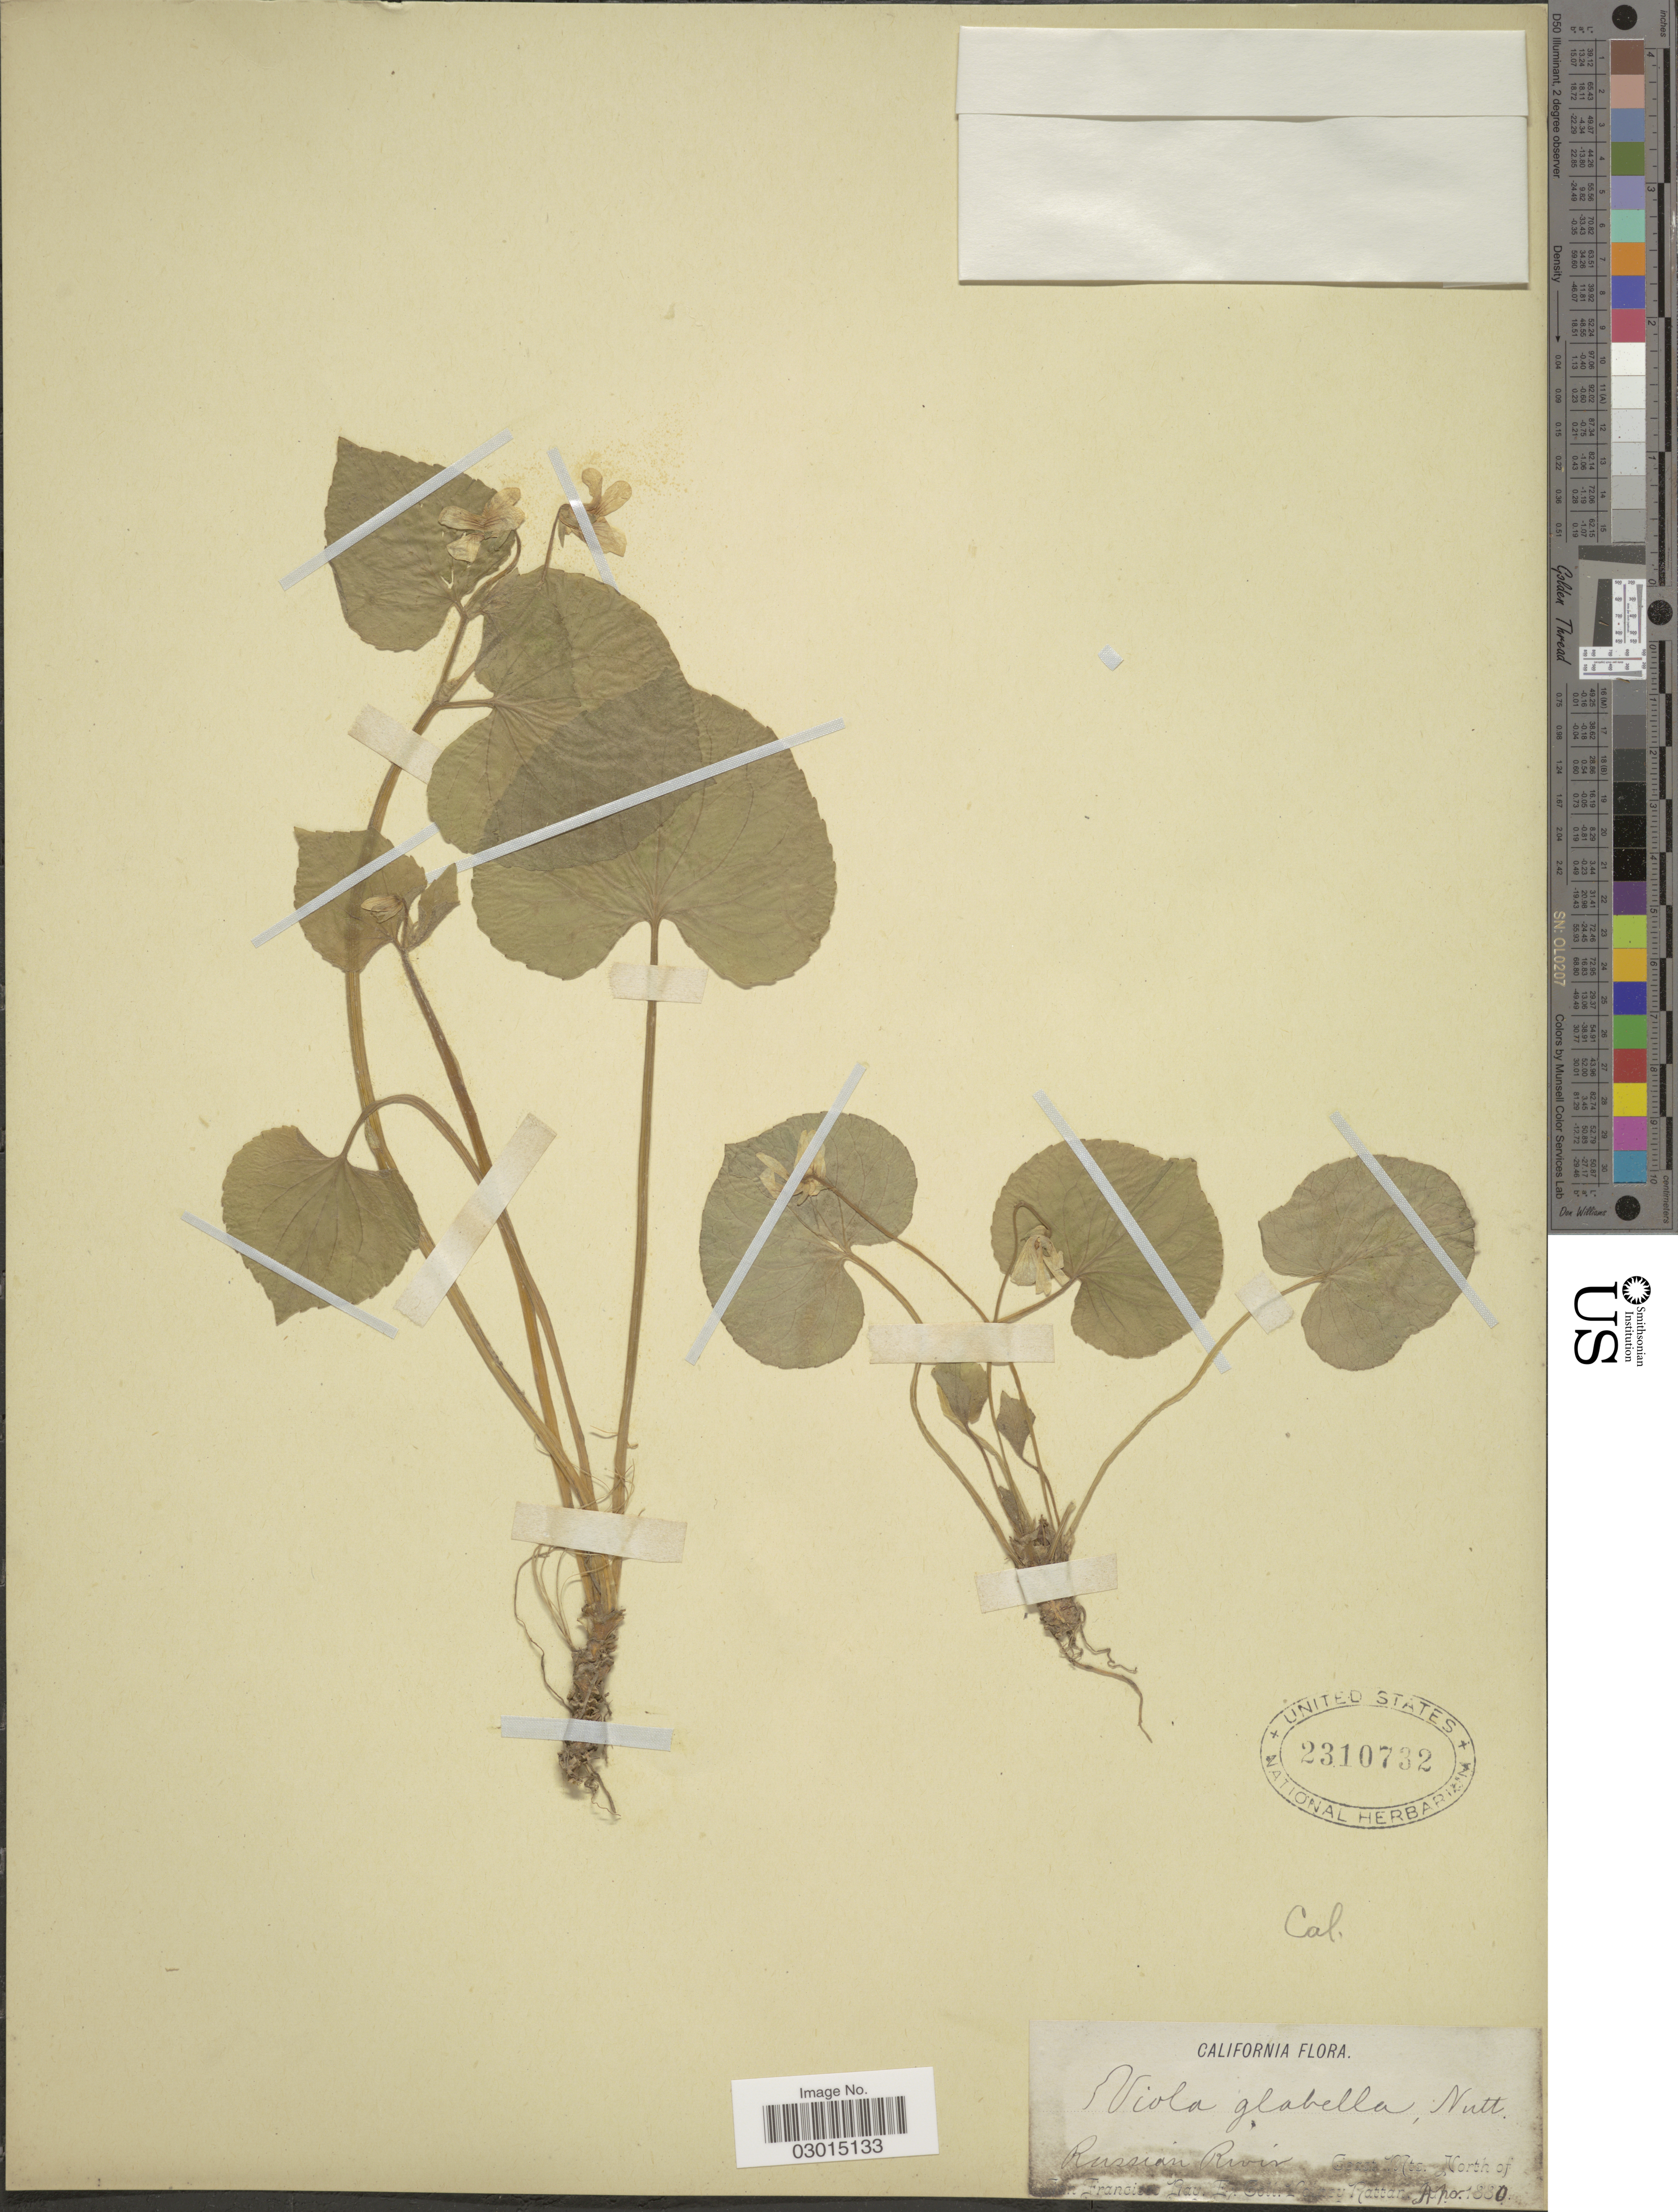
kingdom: Plantae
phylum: Tracheophyta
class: Magnoliopsida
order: Malpighiales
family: Violaceae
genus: Viola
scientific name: Viola glabella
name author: Nutt.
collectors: V. Rattan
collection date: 1880-04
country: United States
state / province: California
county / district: San Francisco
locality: Russian River. Coast Mts. North of San Francisco Rav. E.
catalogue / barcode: US 2310732